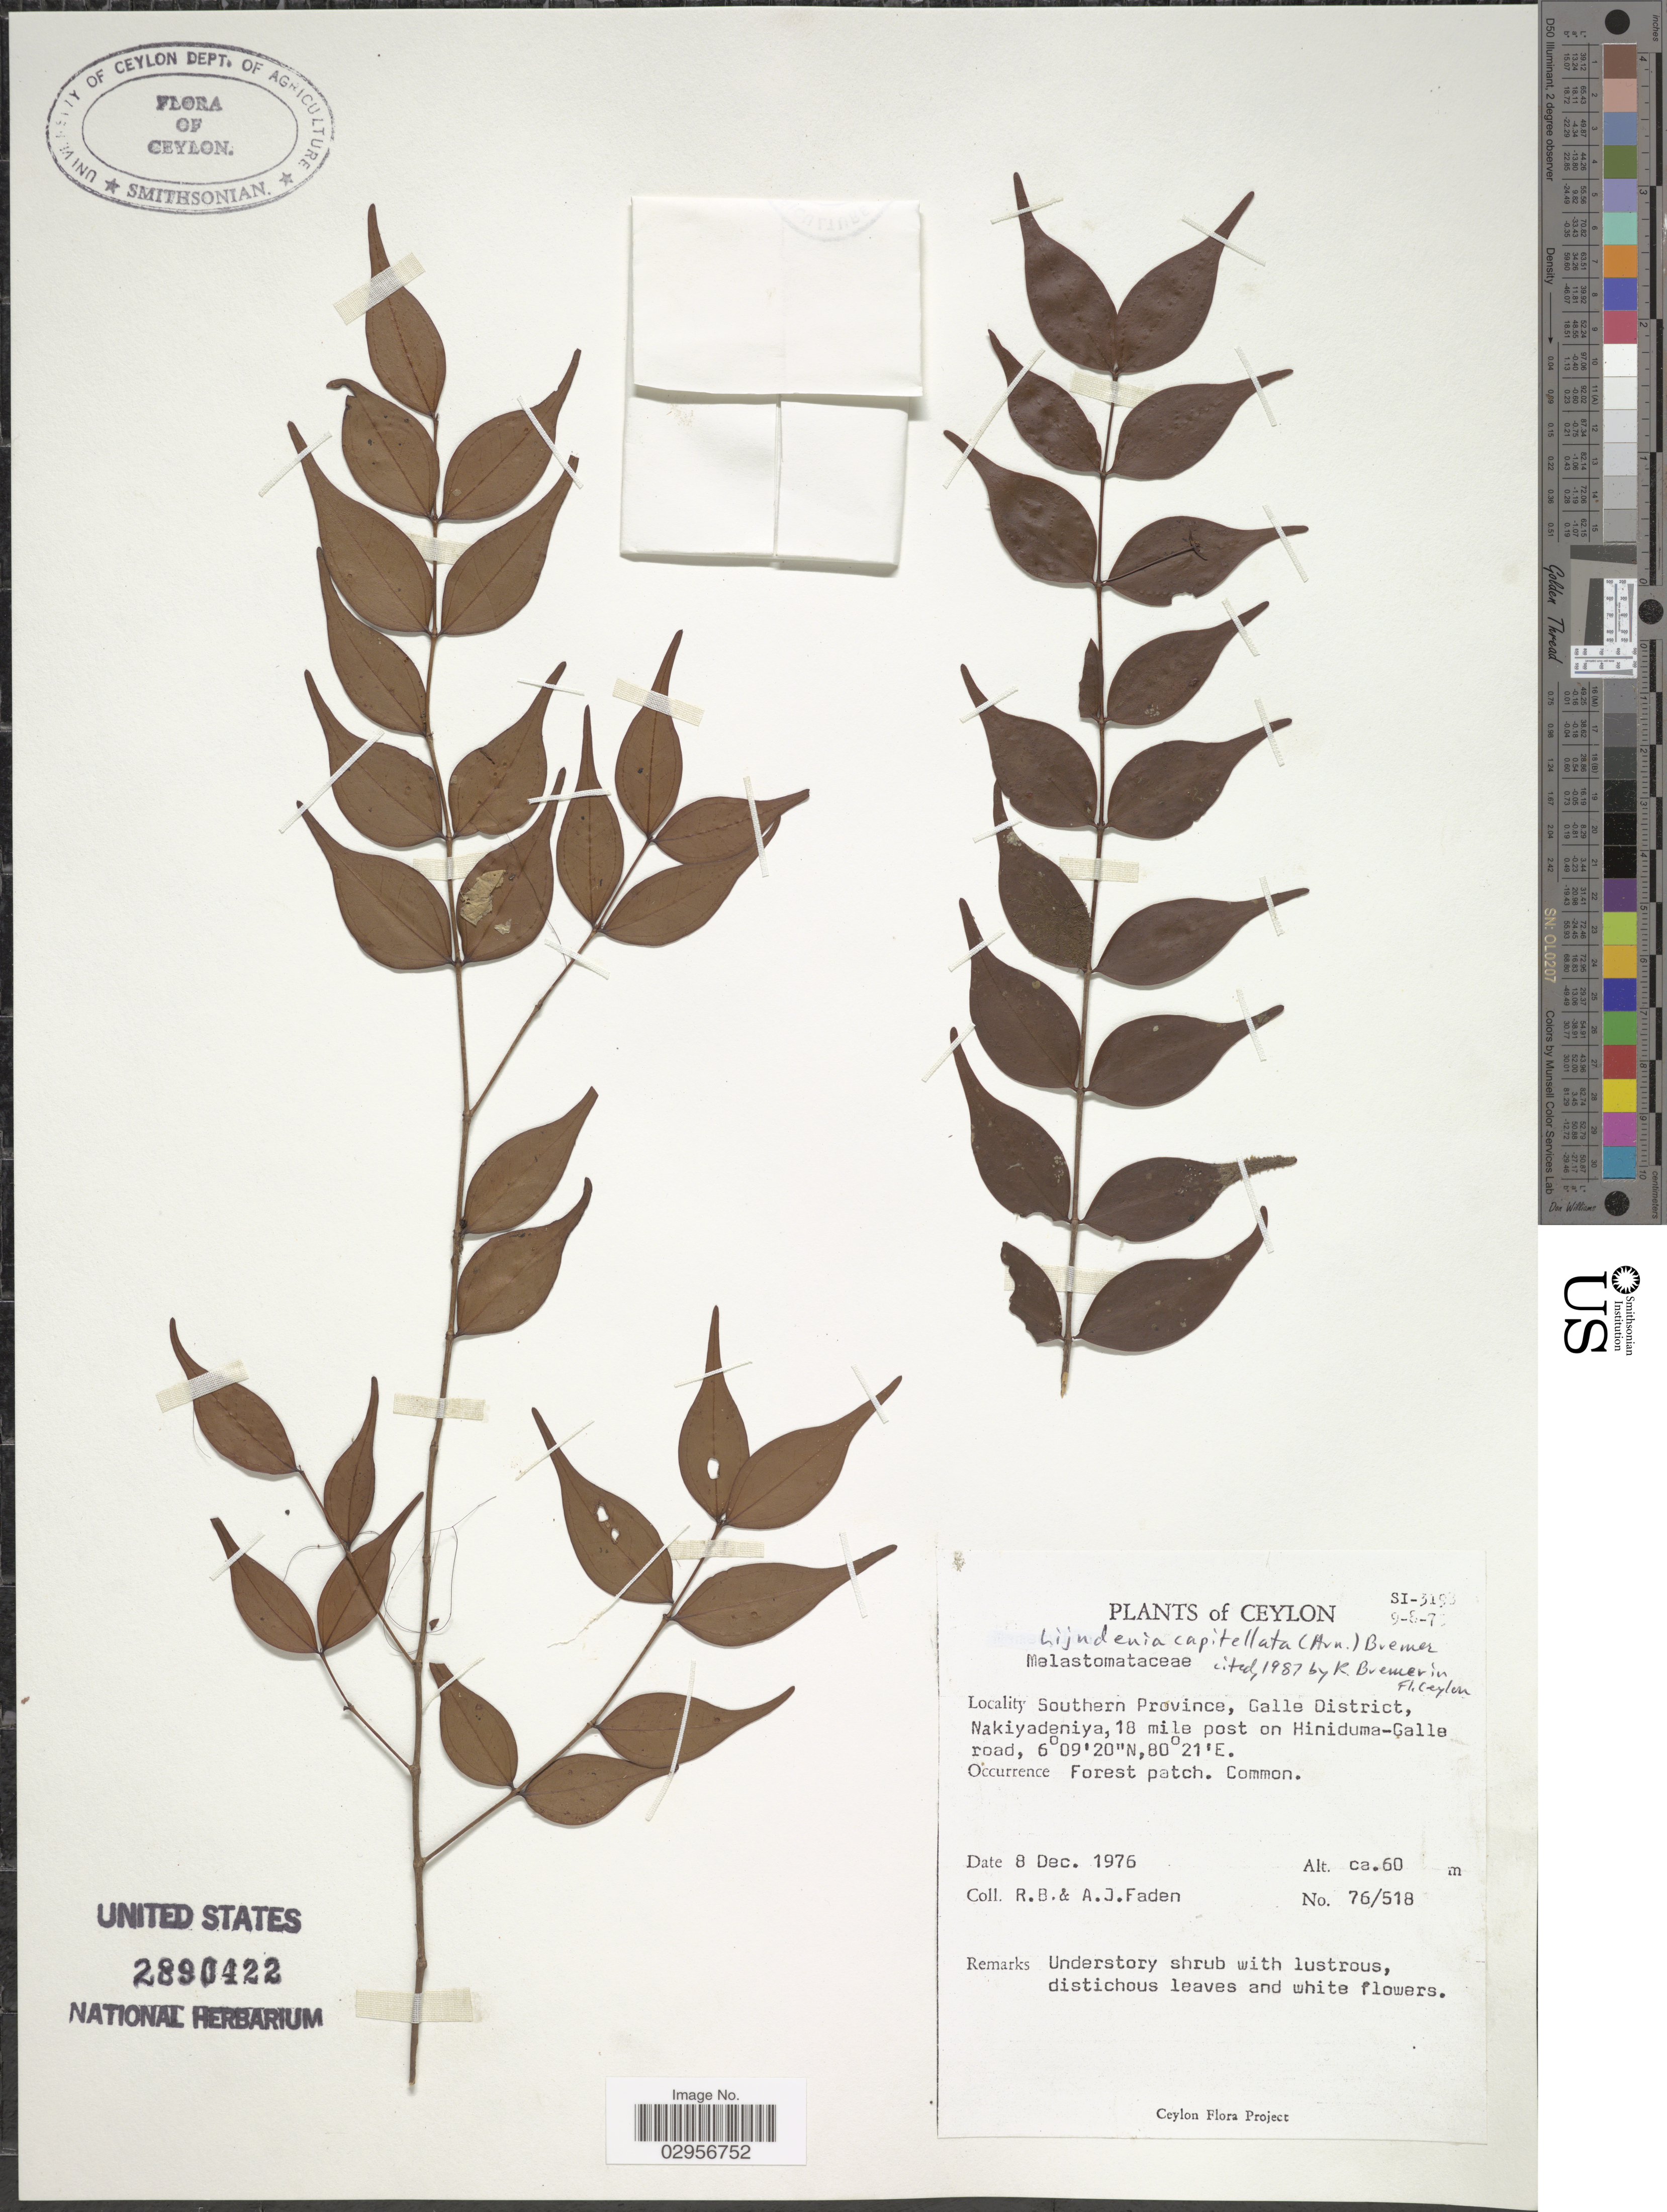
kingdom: Plantae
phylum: Tracheophyta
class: Magnoliopsida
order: Myrtales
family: Melastomataceae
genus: Lijndenia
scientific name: Lijndenia capitellata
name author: K. Bremer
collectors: R. B. Faden & A. J. Faden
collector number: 76/518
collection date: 1976-12-08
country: Sri Lanka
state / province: Southern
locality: Ceylon, Southern Province, Galle District, Nakiyadeniya, 18 mile post on Hiniduma-Galle road.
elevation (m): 60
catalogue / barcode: US 2890422